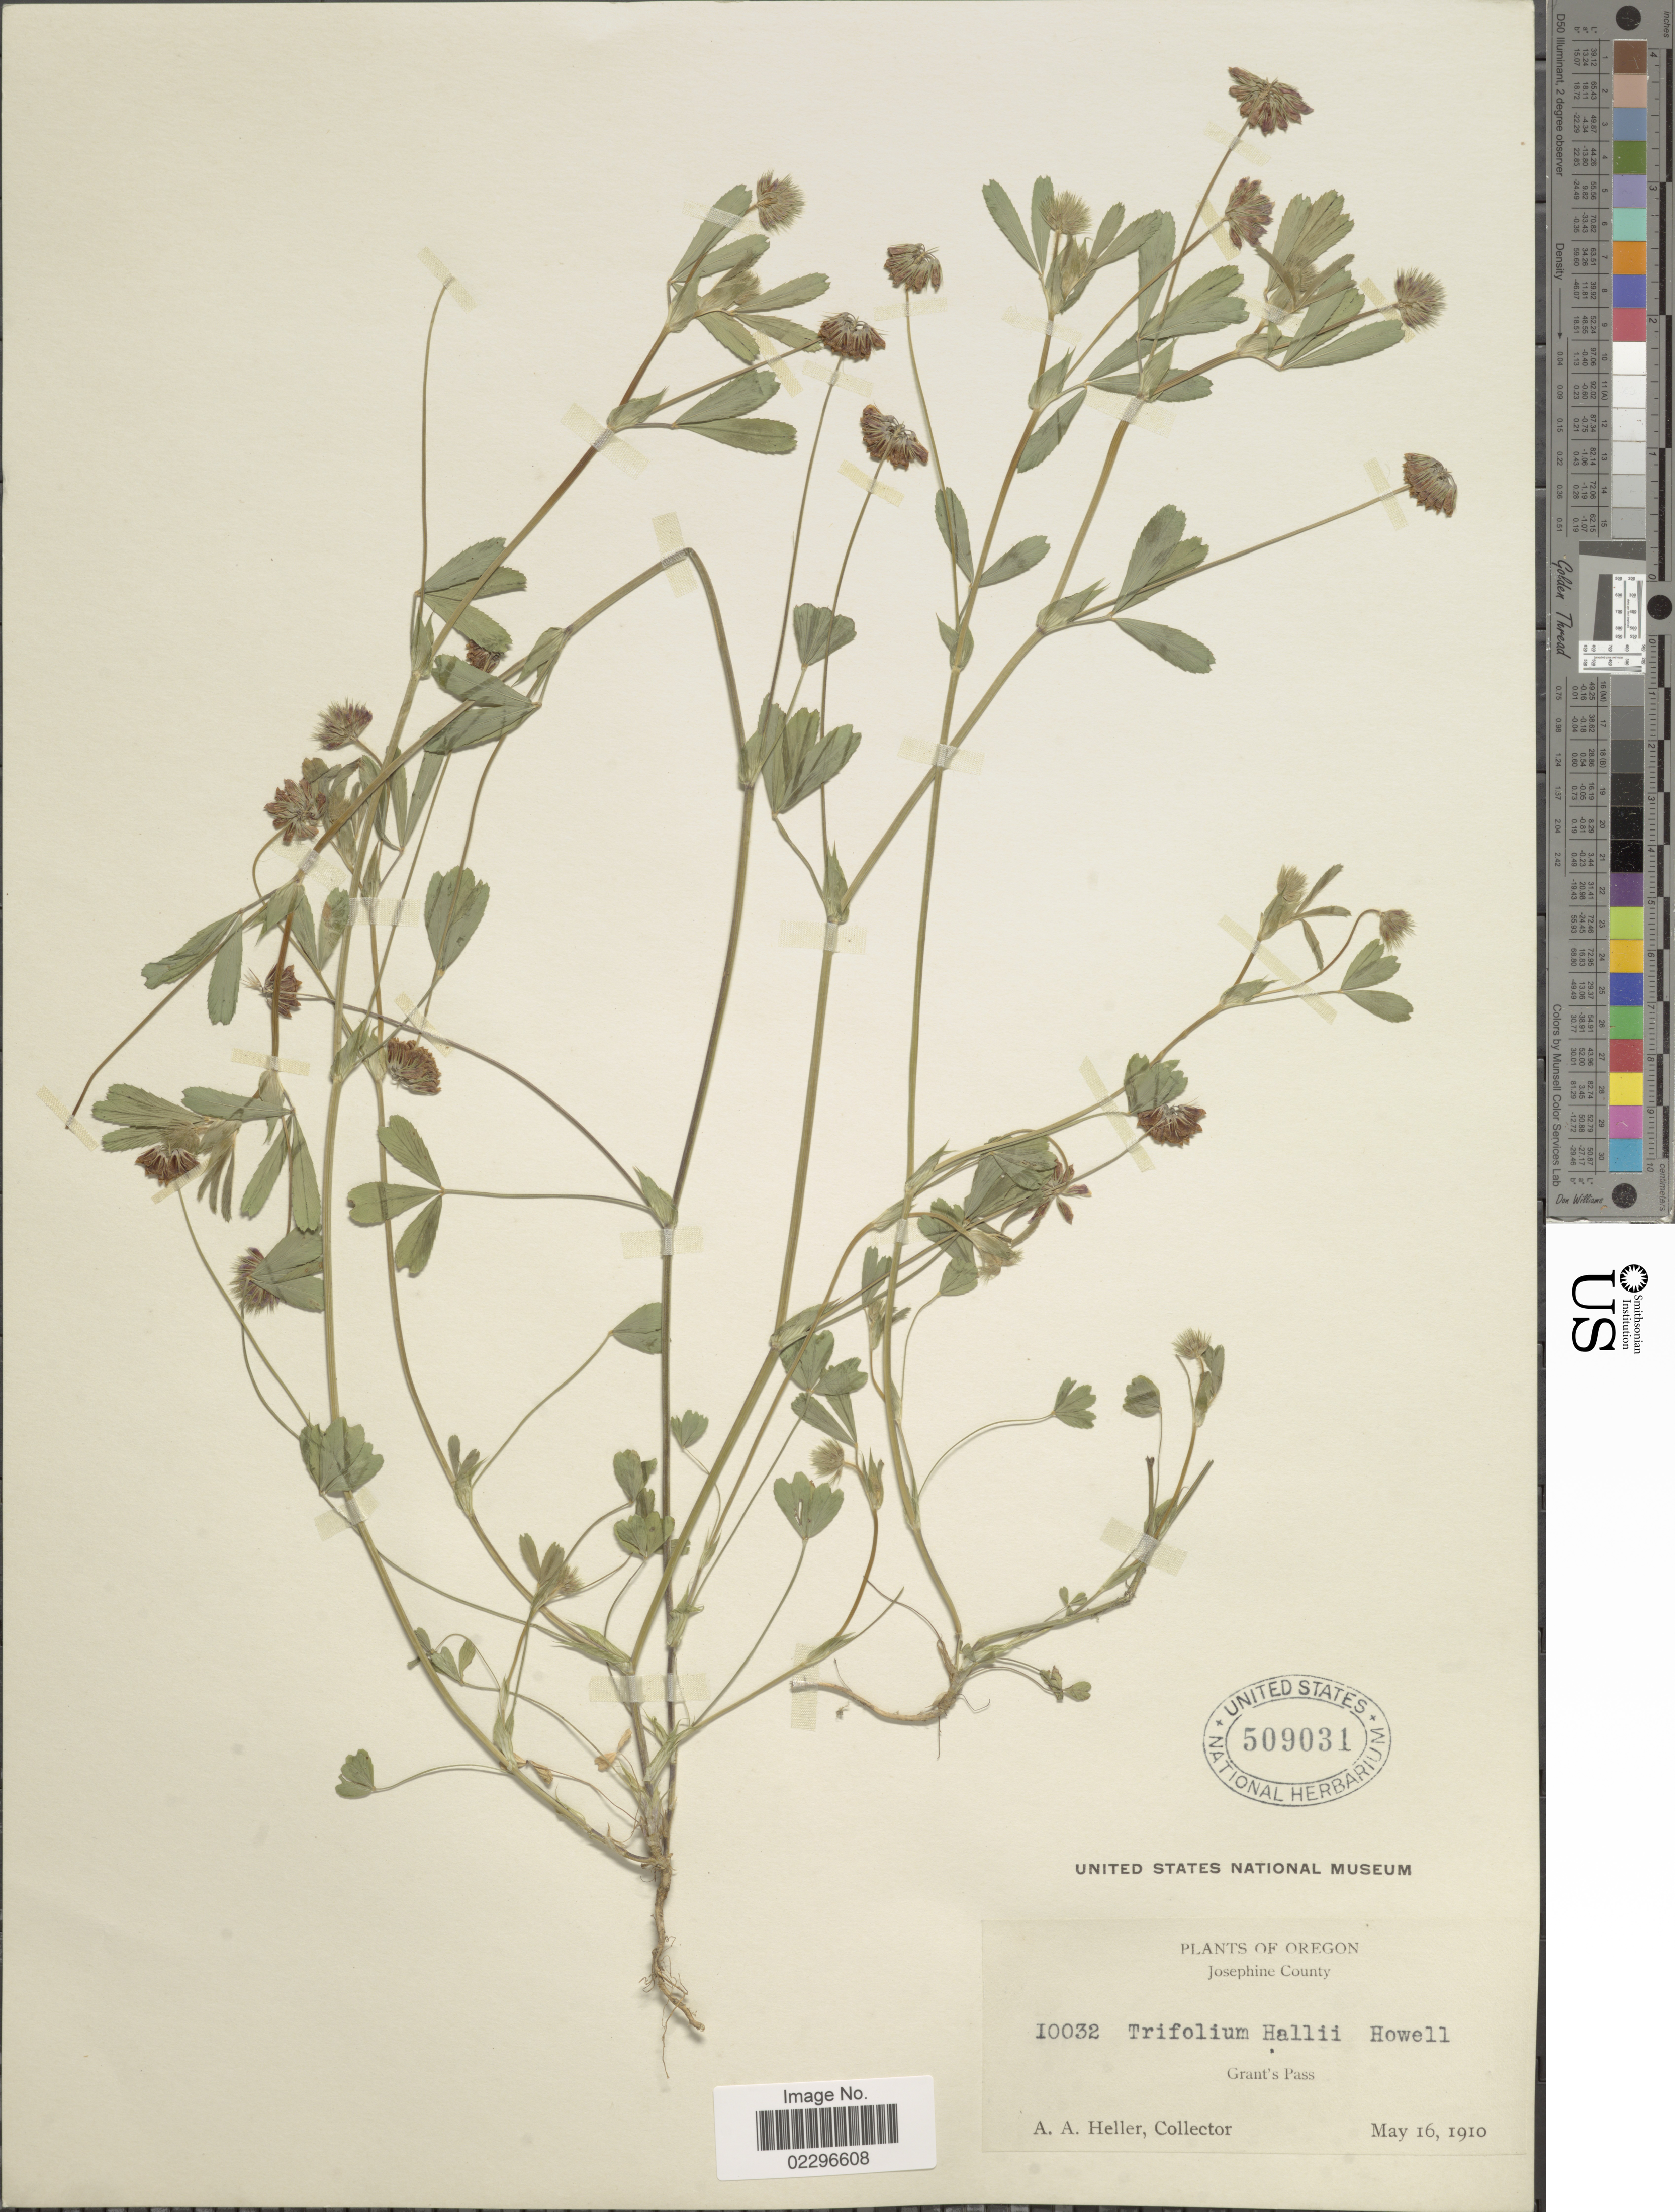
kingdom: Plantae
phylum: Tracheophyta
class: Magnoliopsida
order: Fabales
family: Fabaceae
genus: Trifolium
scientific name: Trifolium hallii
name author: Howell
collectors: A. A. Heller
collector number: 10032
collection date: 1910-05-16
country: United States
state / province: Oregon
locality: Josephine County, Grant's Pass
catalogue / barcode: US 509031